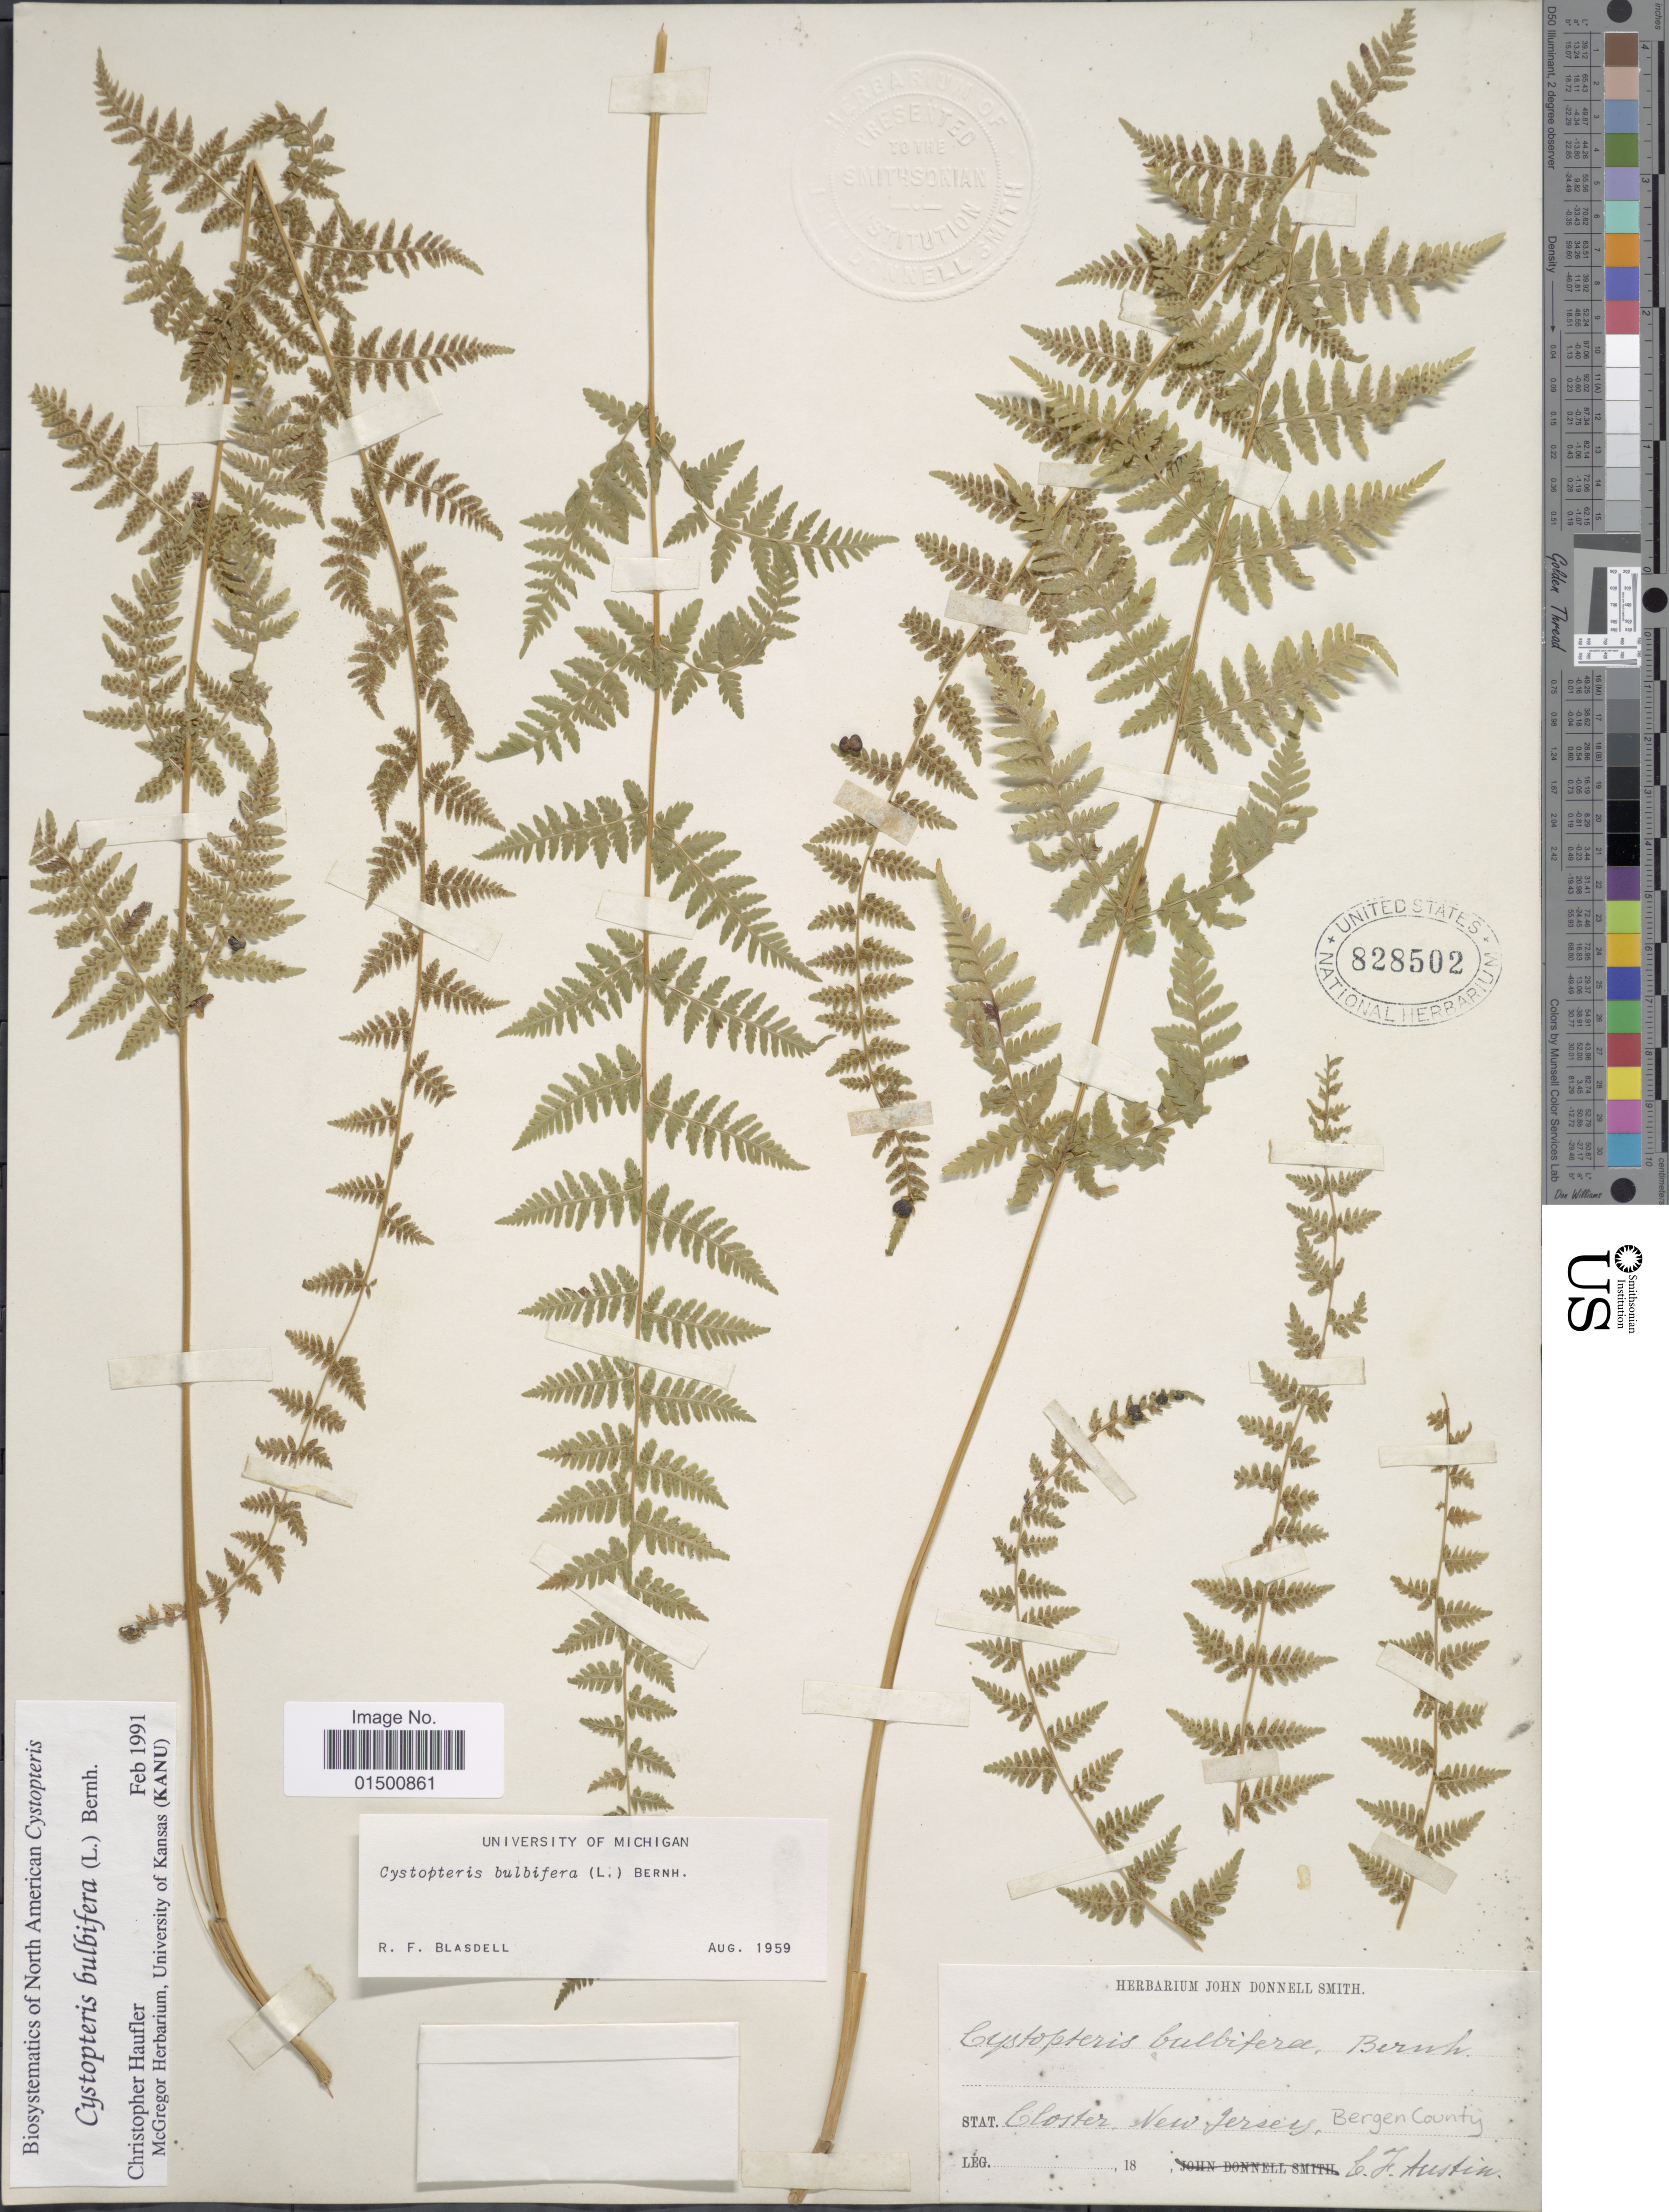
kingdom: Plantae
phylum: Tracheophyta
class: Polypodiopsida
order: Polypodiales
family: Cystopteridaceae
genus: Cystopteris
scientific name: Cystopteris bulbifera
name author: (L.) Bernh.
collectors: C. F. Austin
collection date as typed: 18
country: United States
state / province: New Jersey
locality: Closter, New Jersey, Bergen County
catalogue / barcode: US 828502